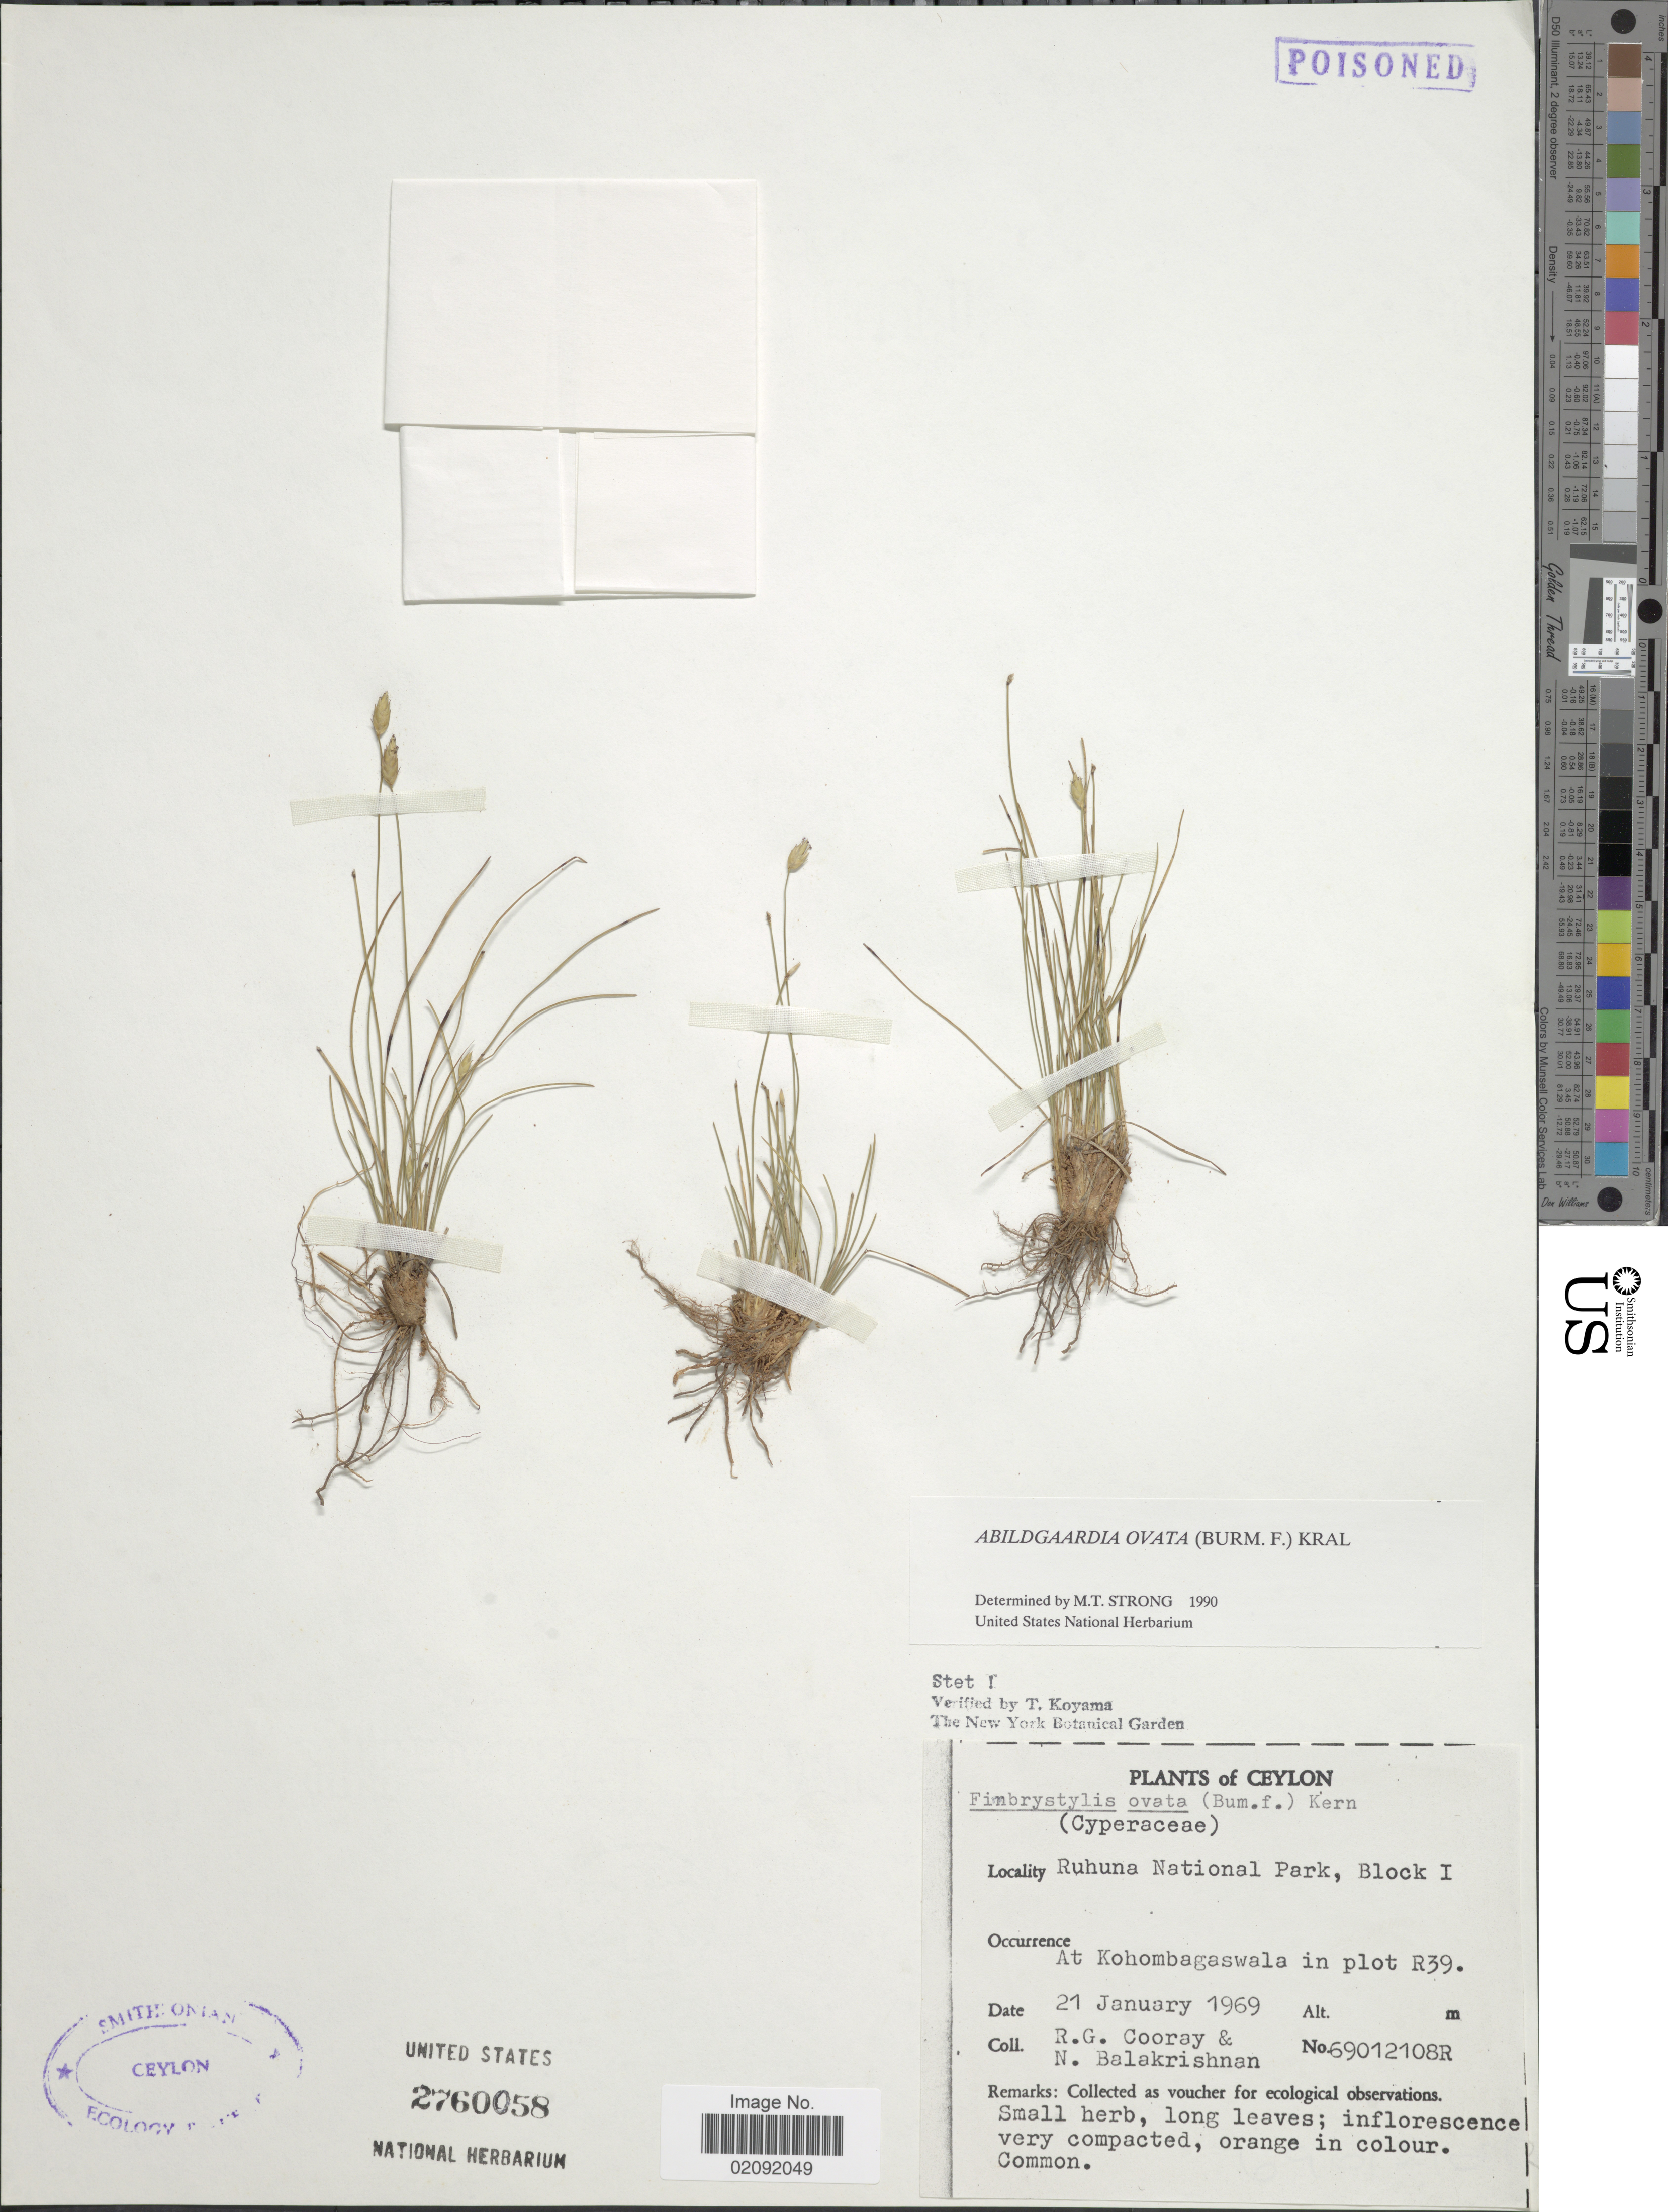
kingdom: Plantae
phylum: Tracheophyta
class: Liliopsida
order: Poales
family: Cyperaceae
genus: Abildgaardia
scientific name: Abildgaardia ovata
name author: (Burm. f.) Kral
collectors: R. Cooray & N. Balakrishnan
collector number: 69012108R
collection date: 1969-01-21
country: Sri Lanka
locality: Ceylon, Ruhuna National Park, Block I, at Kohombagaswala in plot R39.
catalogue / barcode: US 2760058